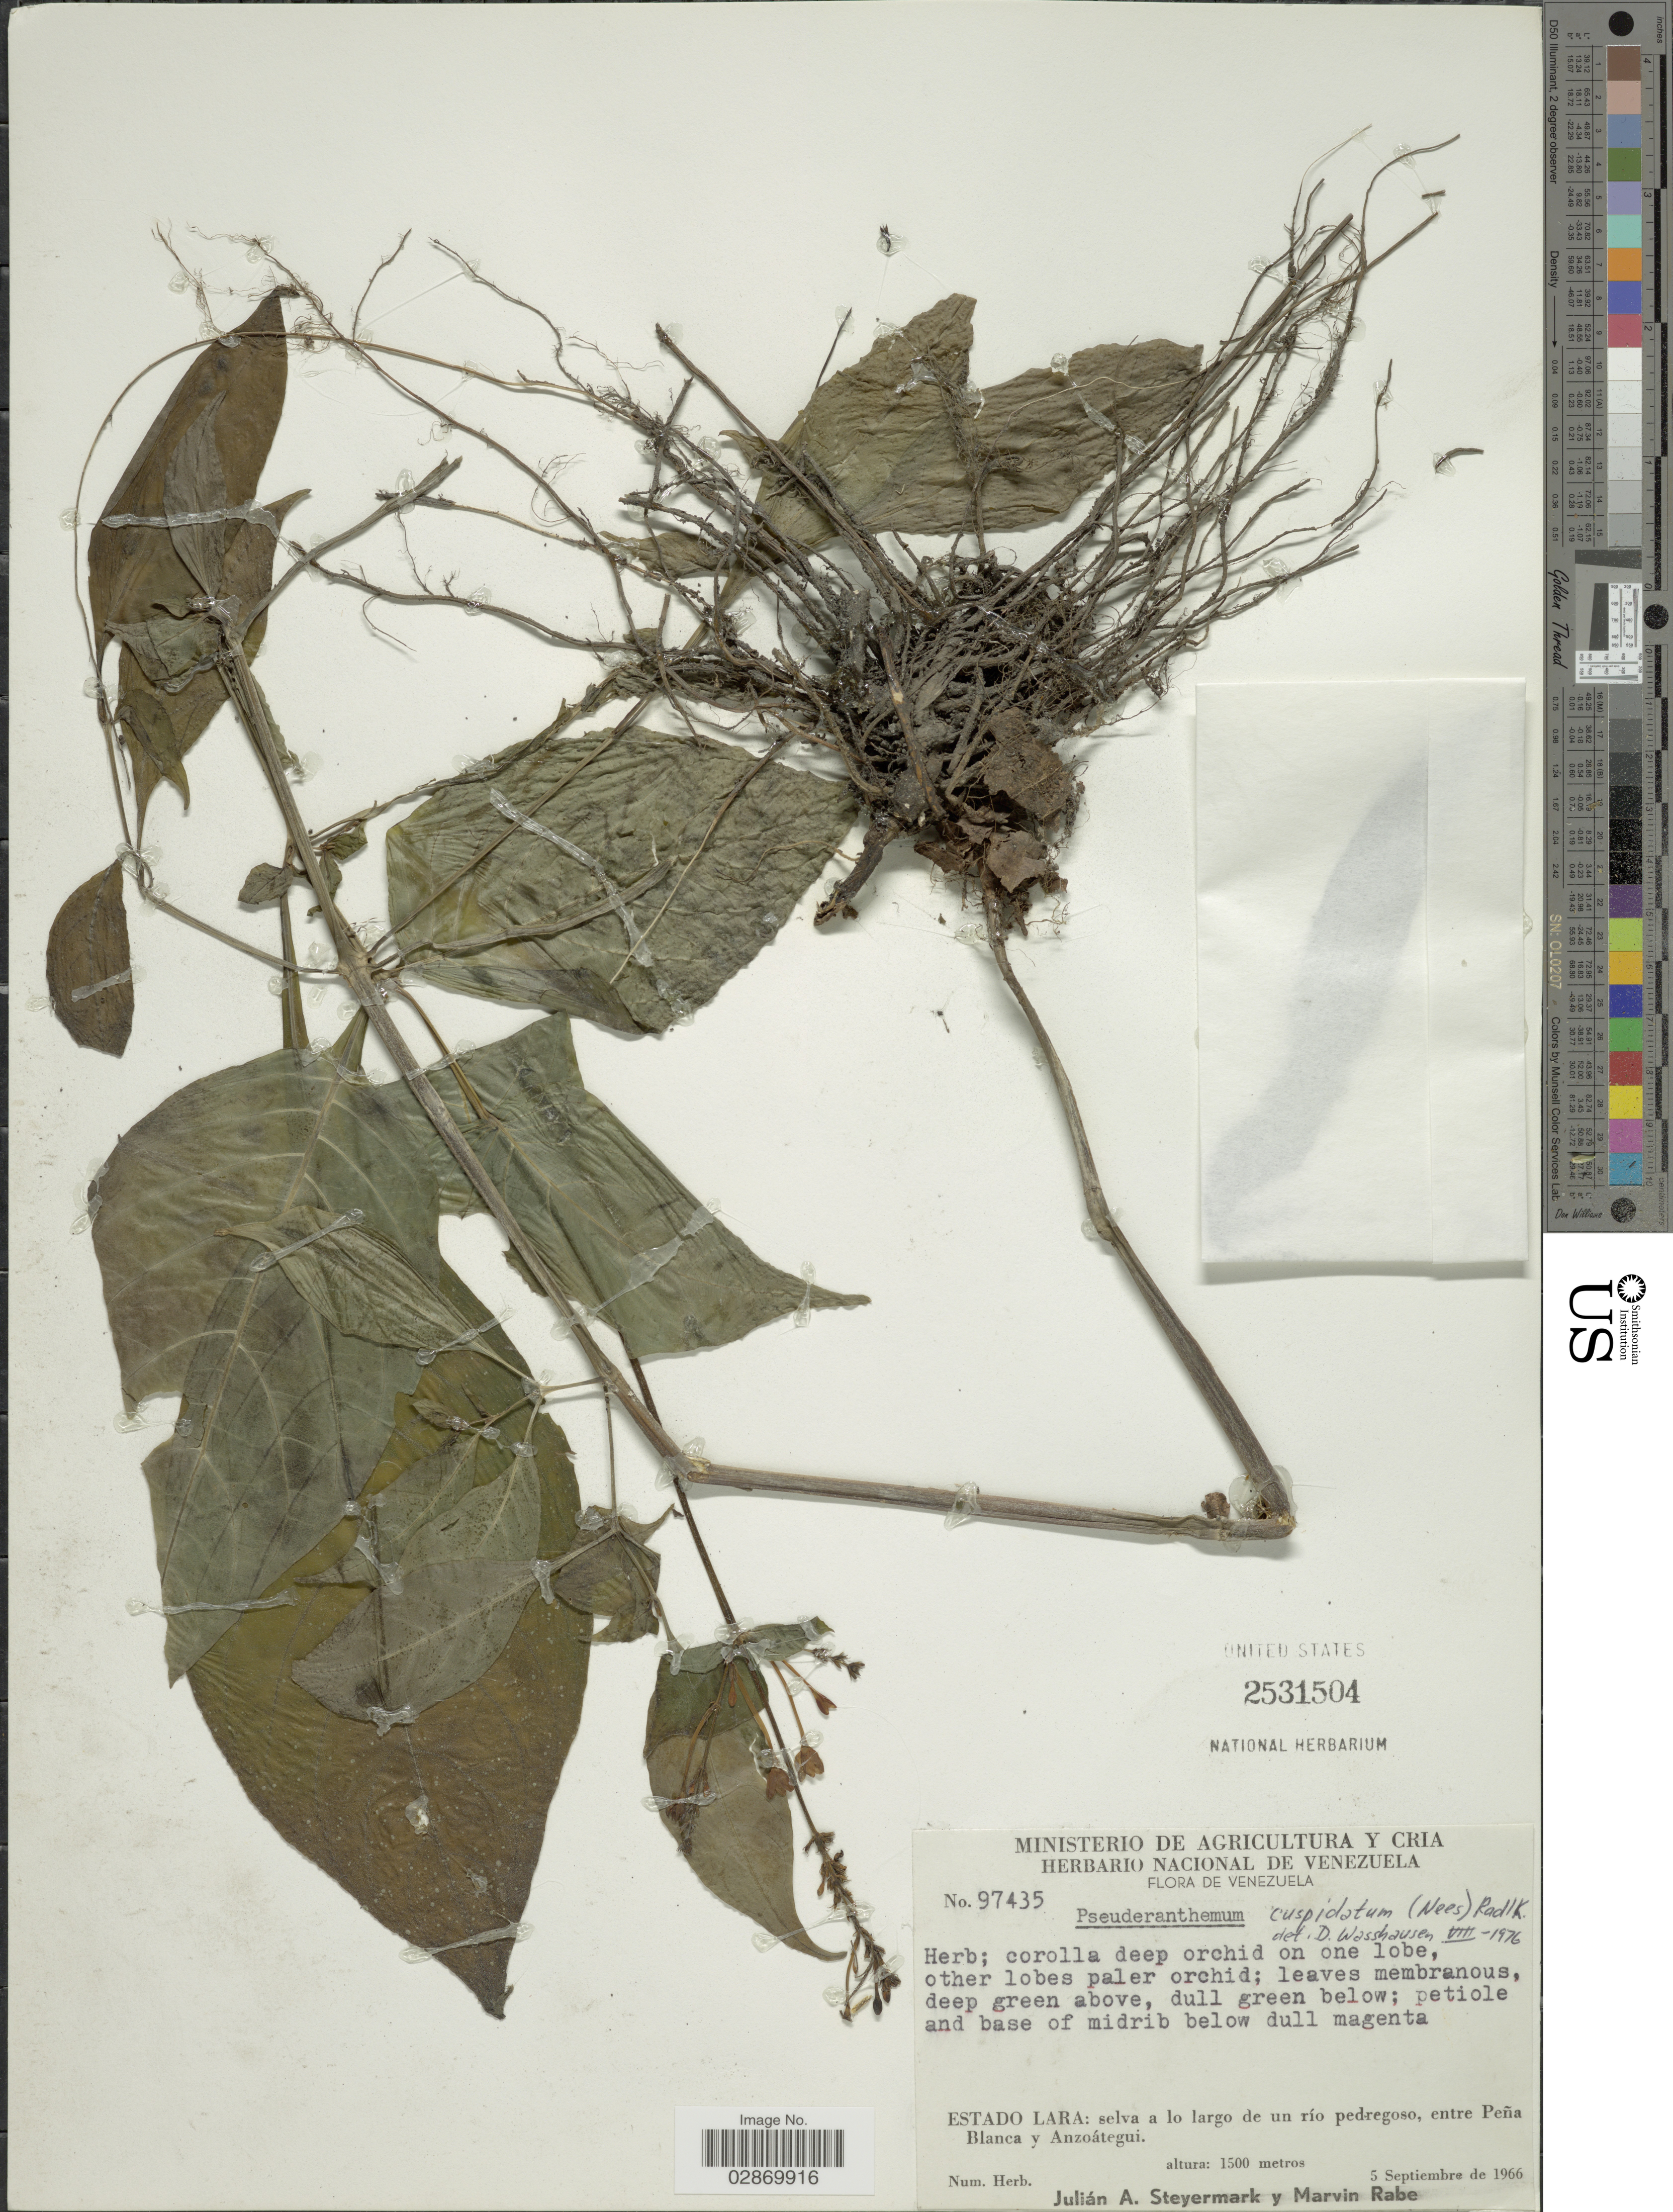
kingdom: Plantae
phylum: Tracheophyta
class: Magnoliopsida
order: Lamiales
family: Acanthaceae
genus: Pseuderanthemum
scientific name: Pseuderanthemum cuspidatum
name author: (Nees) Radlk. ex Lindau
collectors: J. Steyermark & M. Rabe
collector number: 97435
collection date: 1966-09-05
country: Venezuela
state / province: Lara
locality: Selva a lo largo de un río pedregoso, entre Peña Blanca y Anzoátegui.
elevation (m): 1500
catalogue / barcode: US 2531504